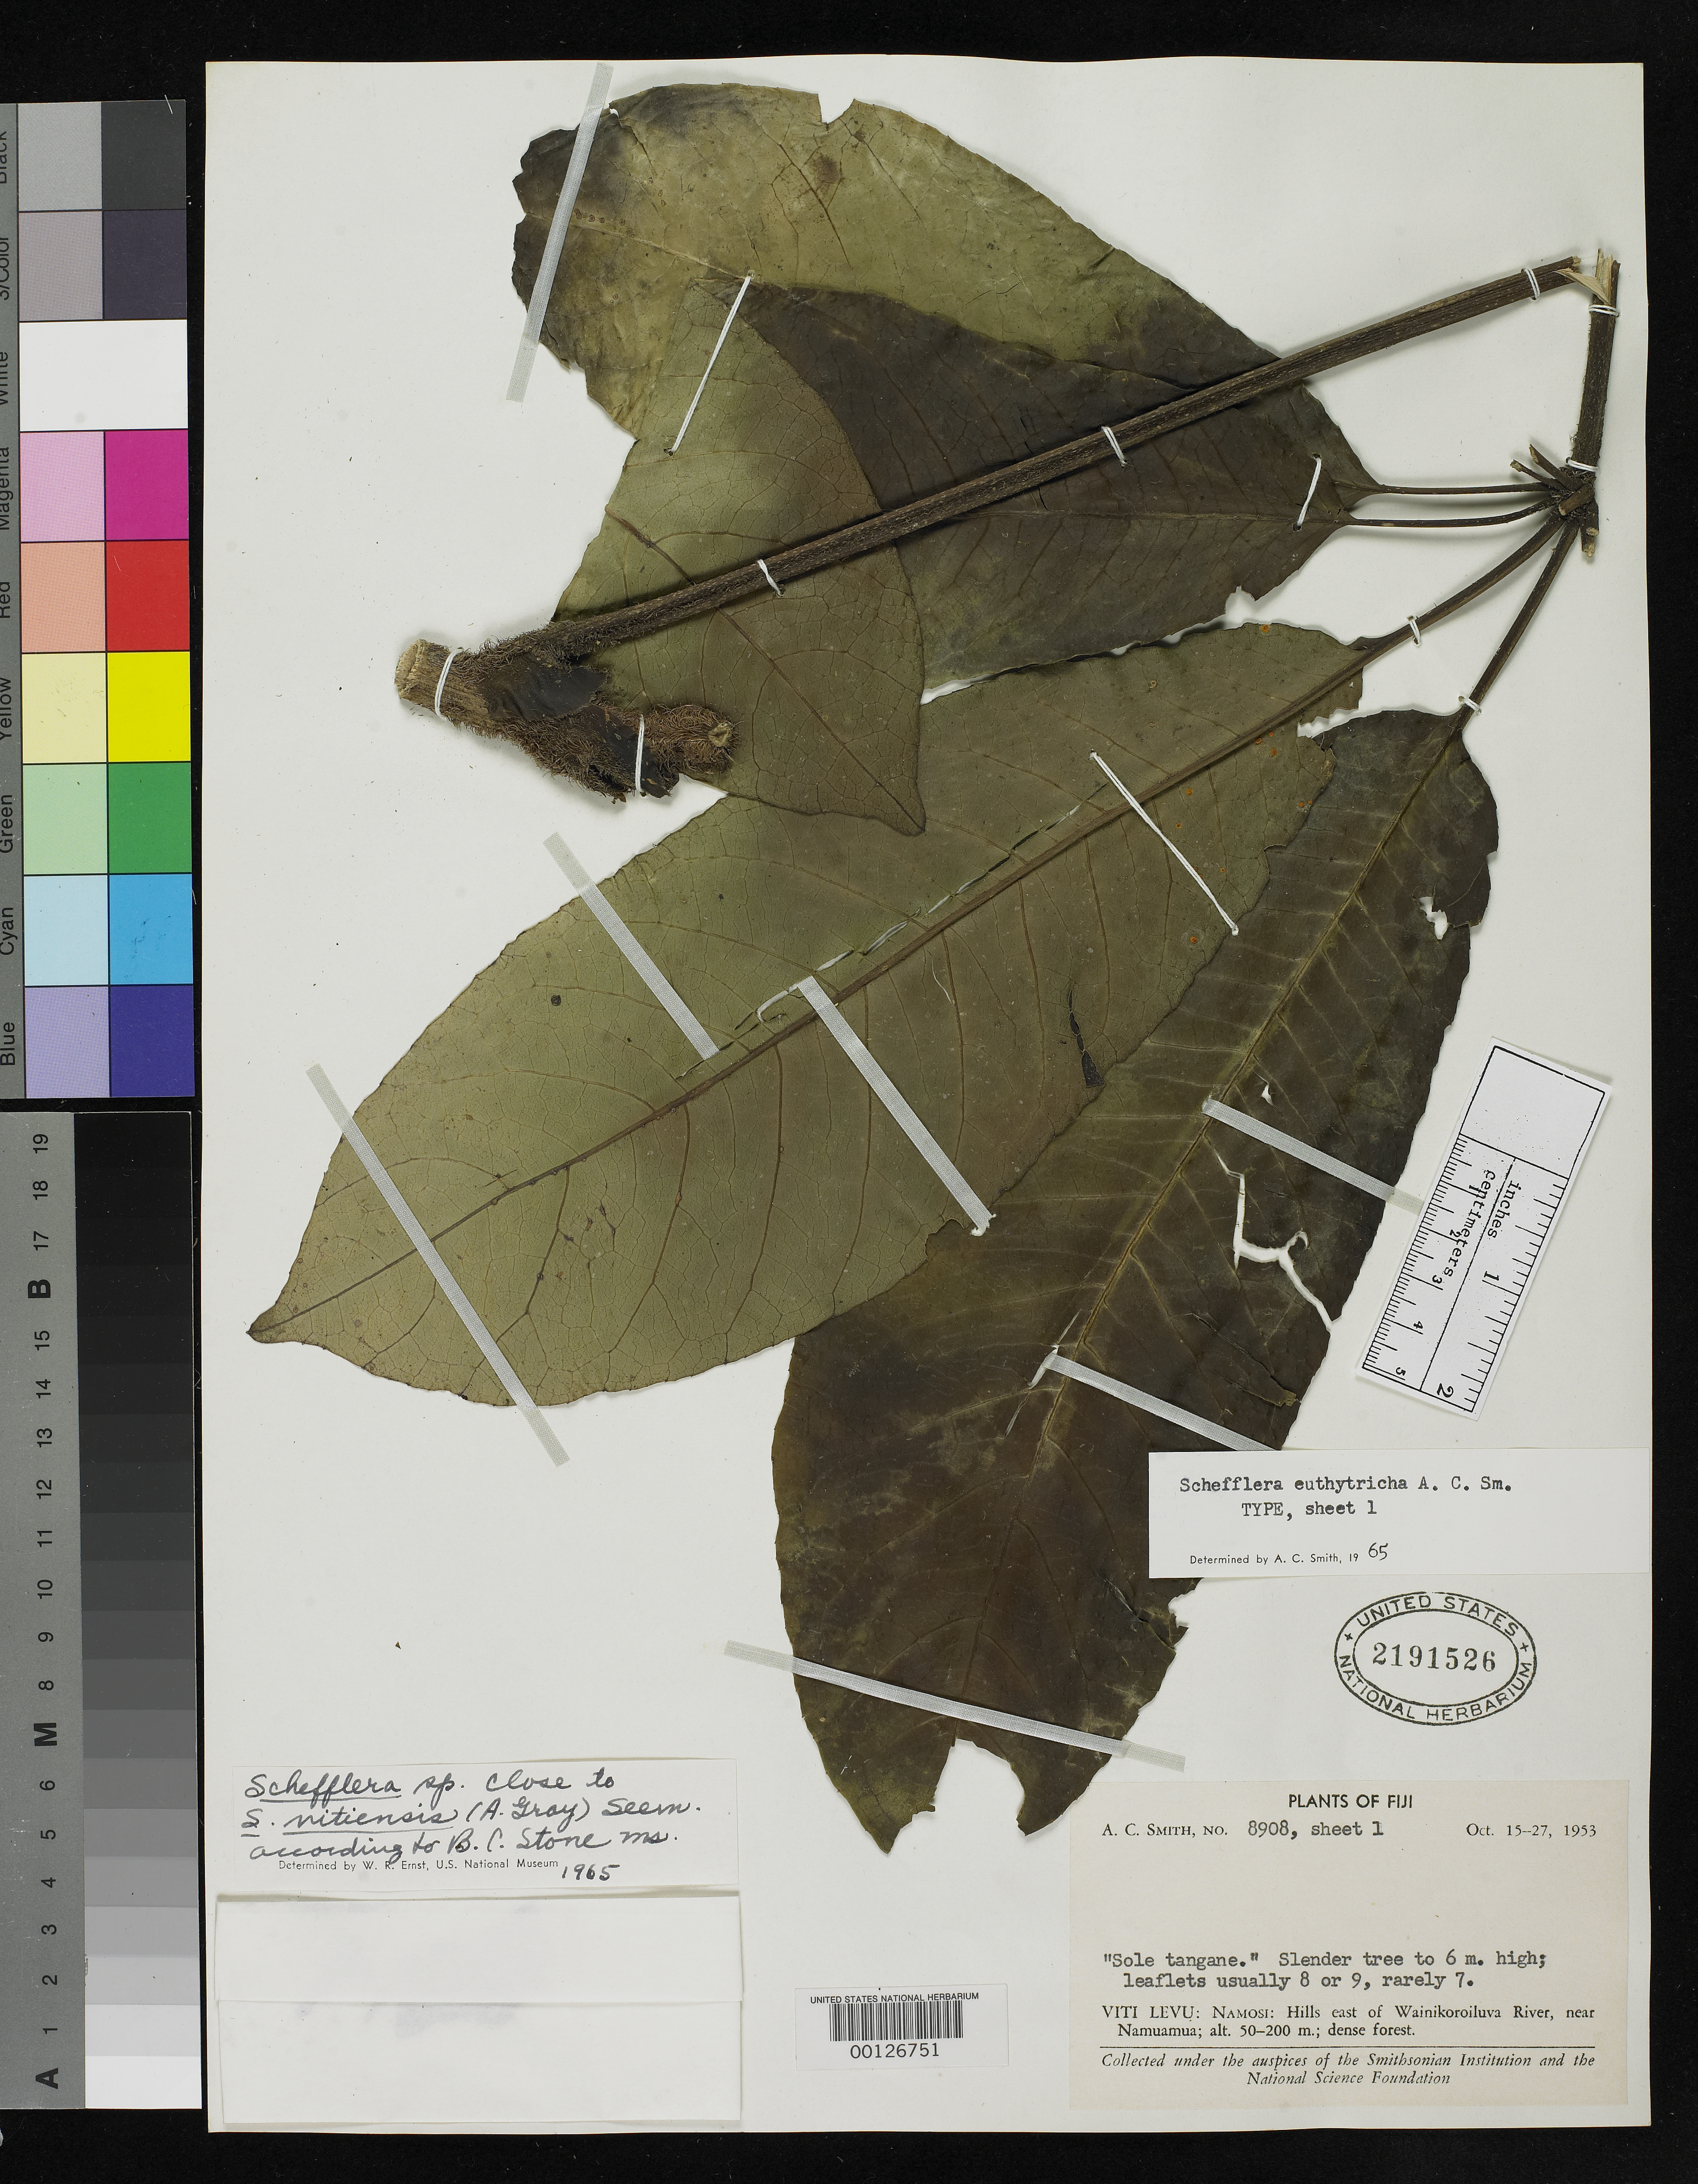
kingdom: Plantae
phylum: Tracheophyta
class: Magnoliopsida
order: Apiales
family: Araliaceae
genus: Schefflera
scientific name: Schefflera euthytricha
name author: A.C. Sm.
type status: Holotype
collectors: A. C. Smith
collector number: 8908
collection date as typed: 15 Oct 1953 to 27 Oct 1953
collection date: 1953-10-15/1953-10-27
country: Fiji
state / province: Namosi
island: Viti Levu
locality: East of Wainikoroiluva River, near Namuamua. [Viti Levu Group]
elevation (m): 50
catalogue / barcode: US 2191526